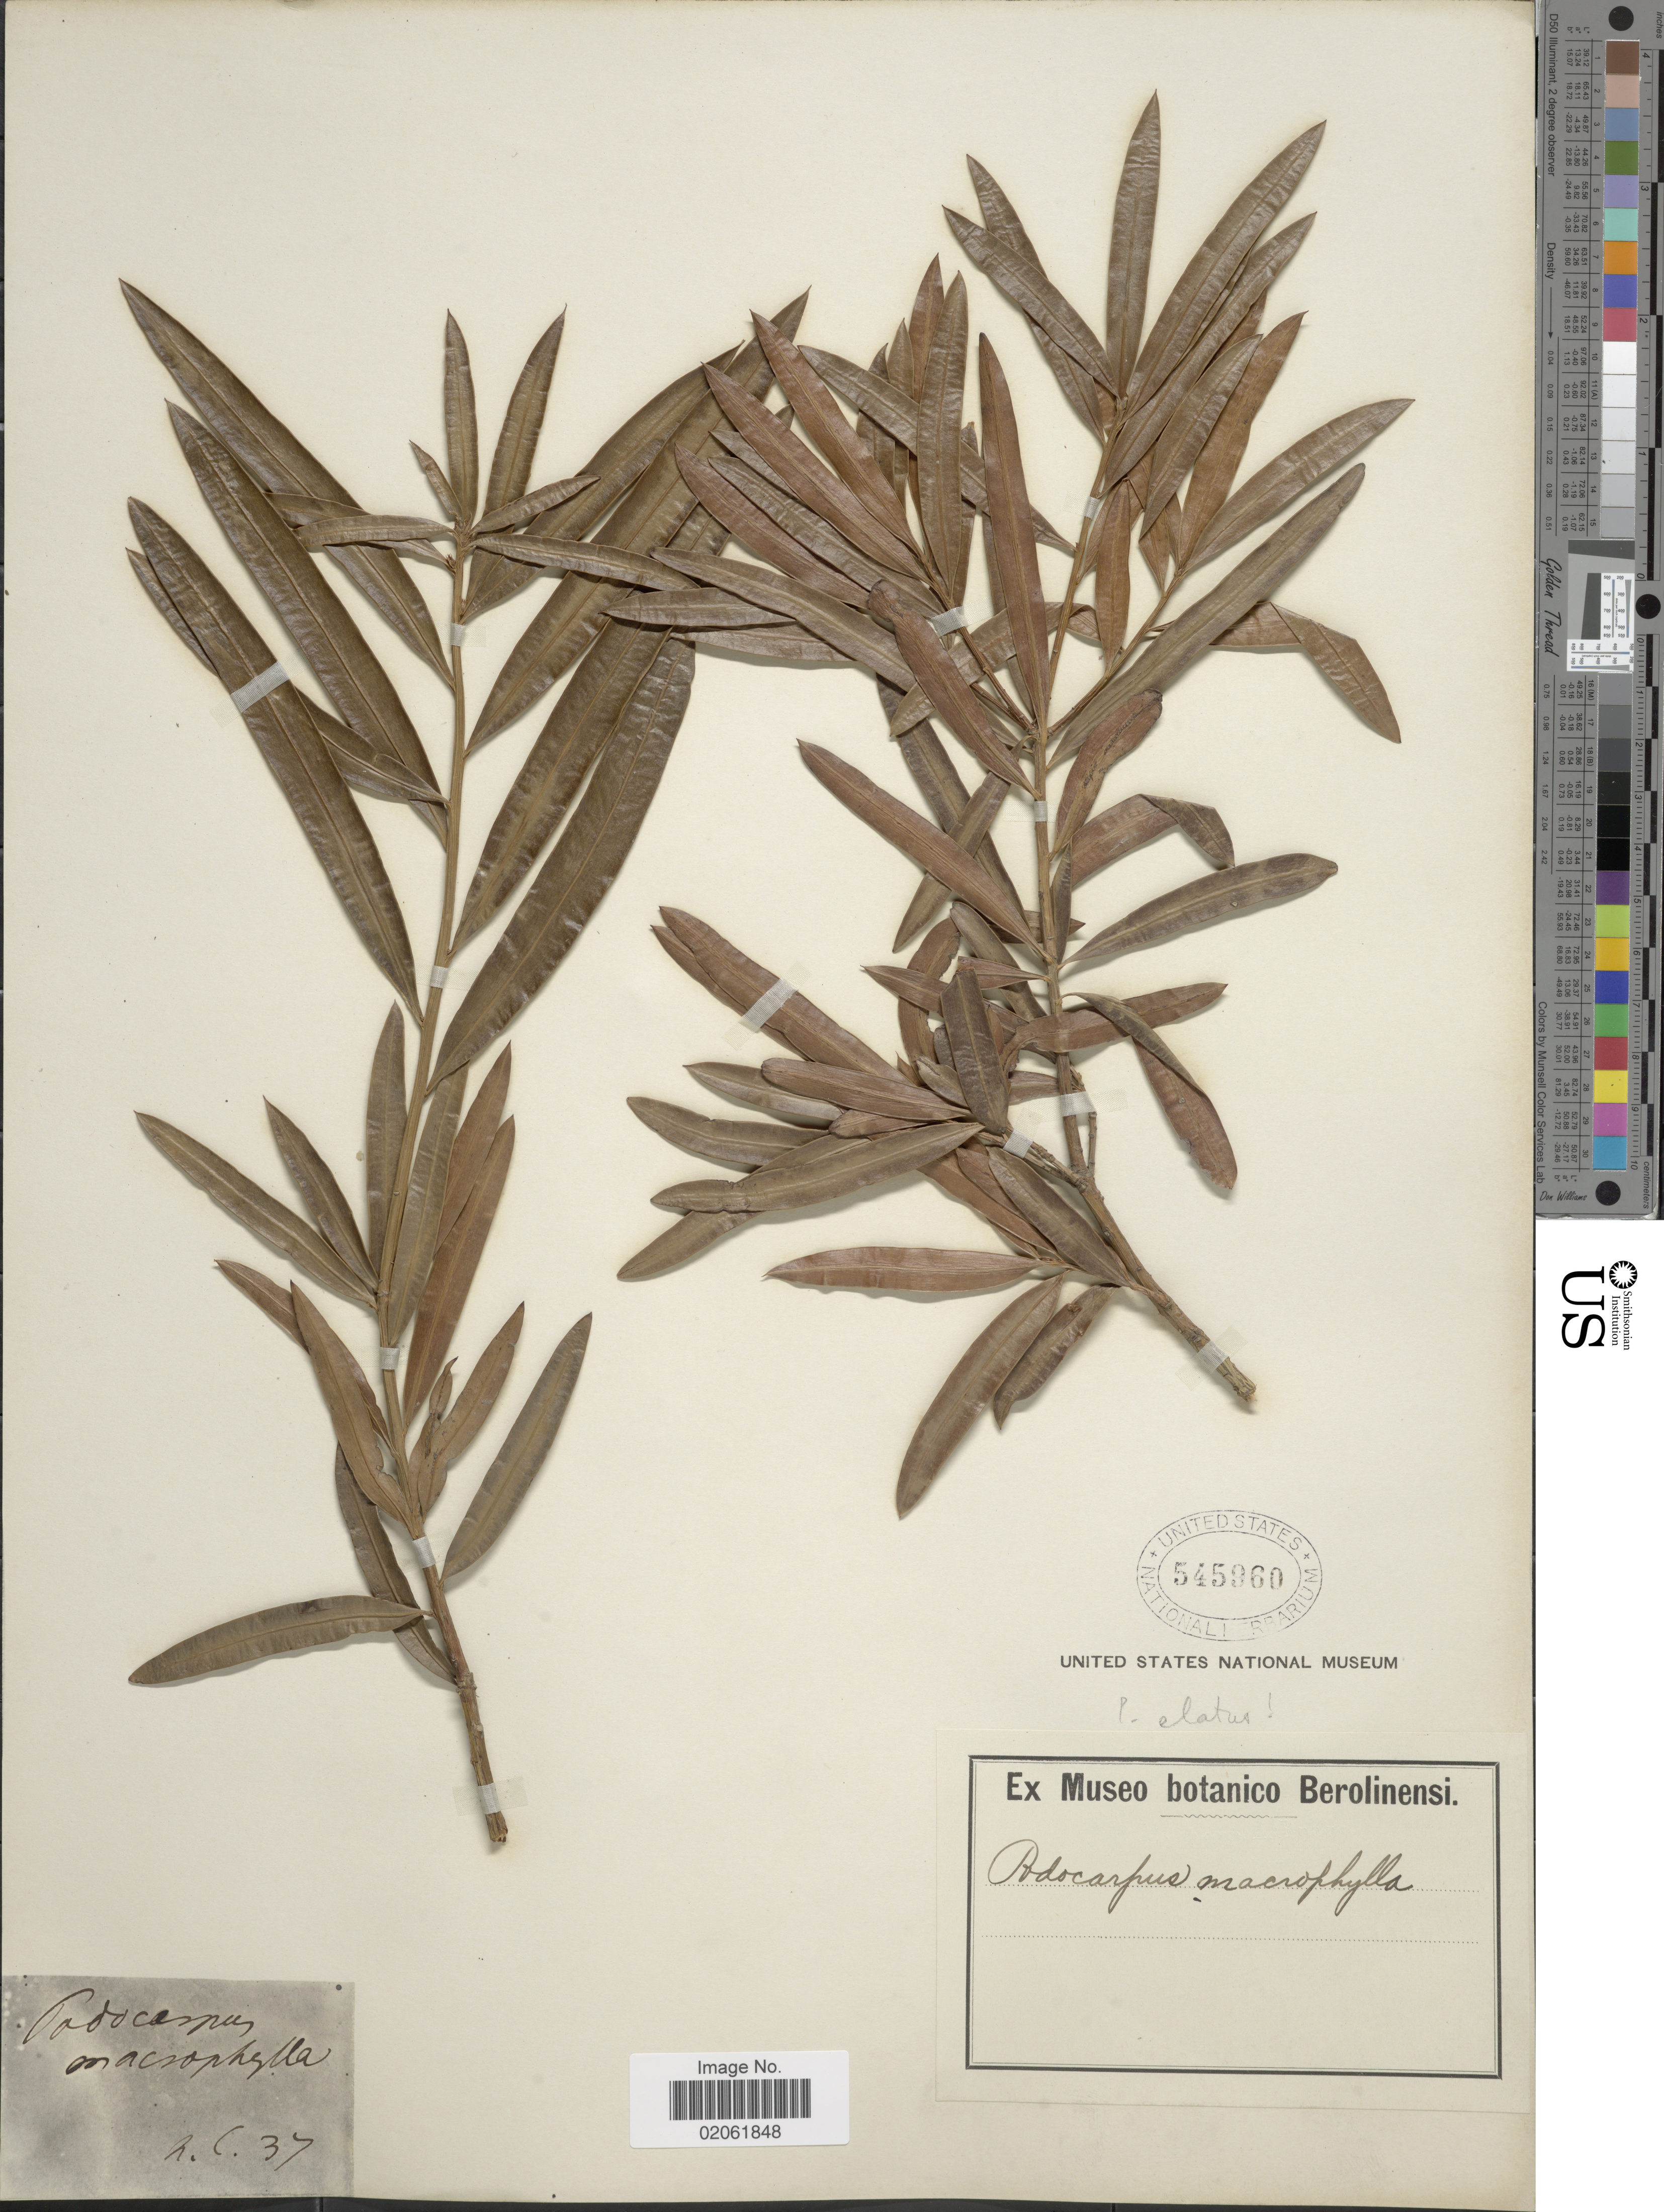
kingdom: Plantae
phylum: Tracheophyta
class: Pinopsida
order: Pinales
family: Podocarpaceae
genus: Podocarpus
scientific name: Podocarpus macrophyllus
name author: (Thunb.) Sweet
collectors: ex herb. Museo botanico Berolinensi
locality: H.C. 37. [interpreted]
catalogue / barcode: US 545960